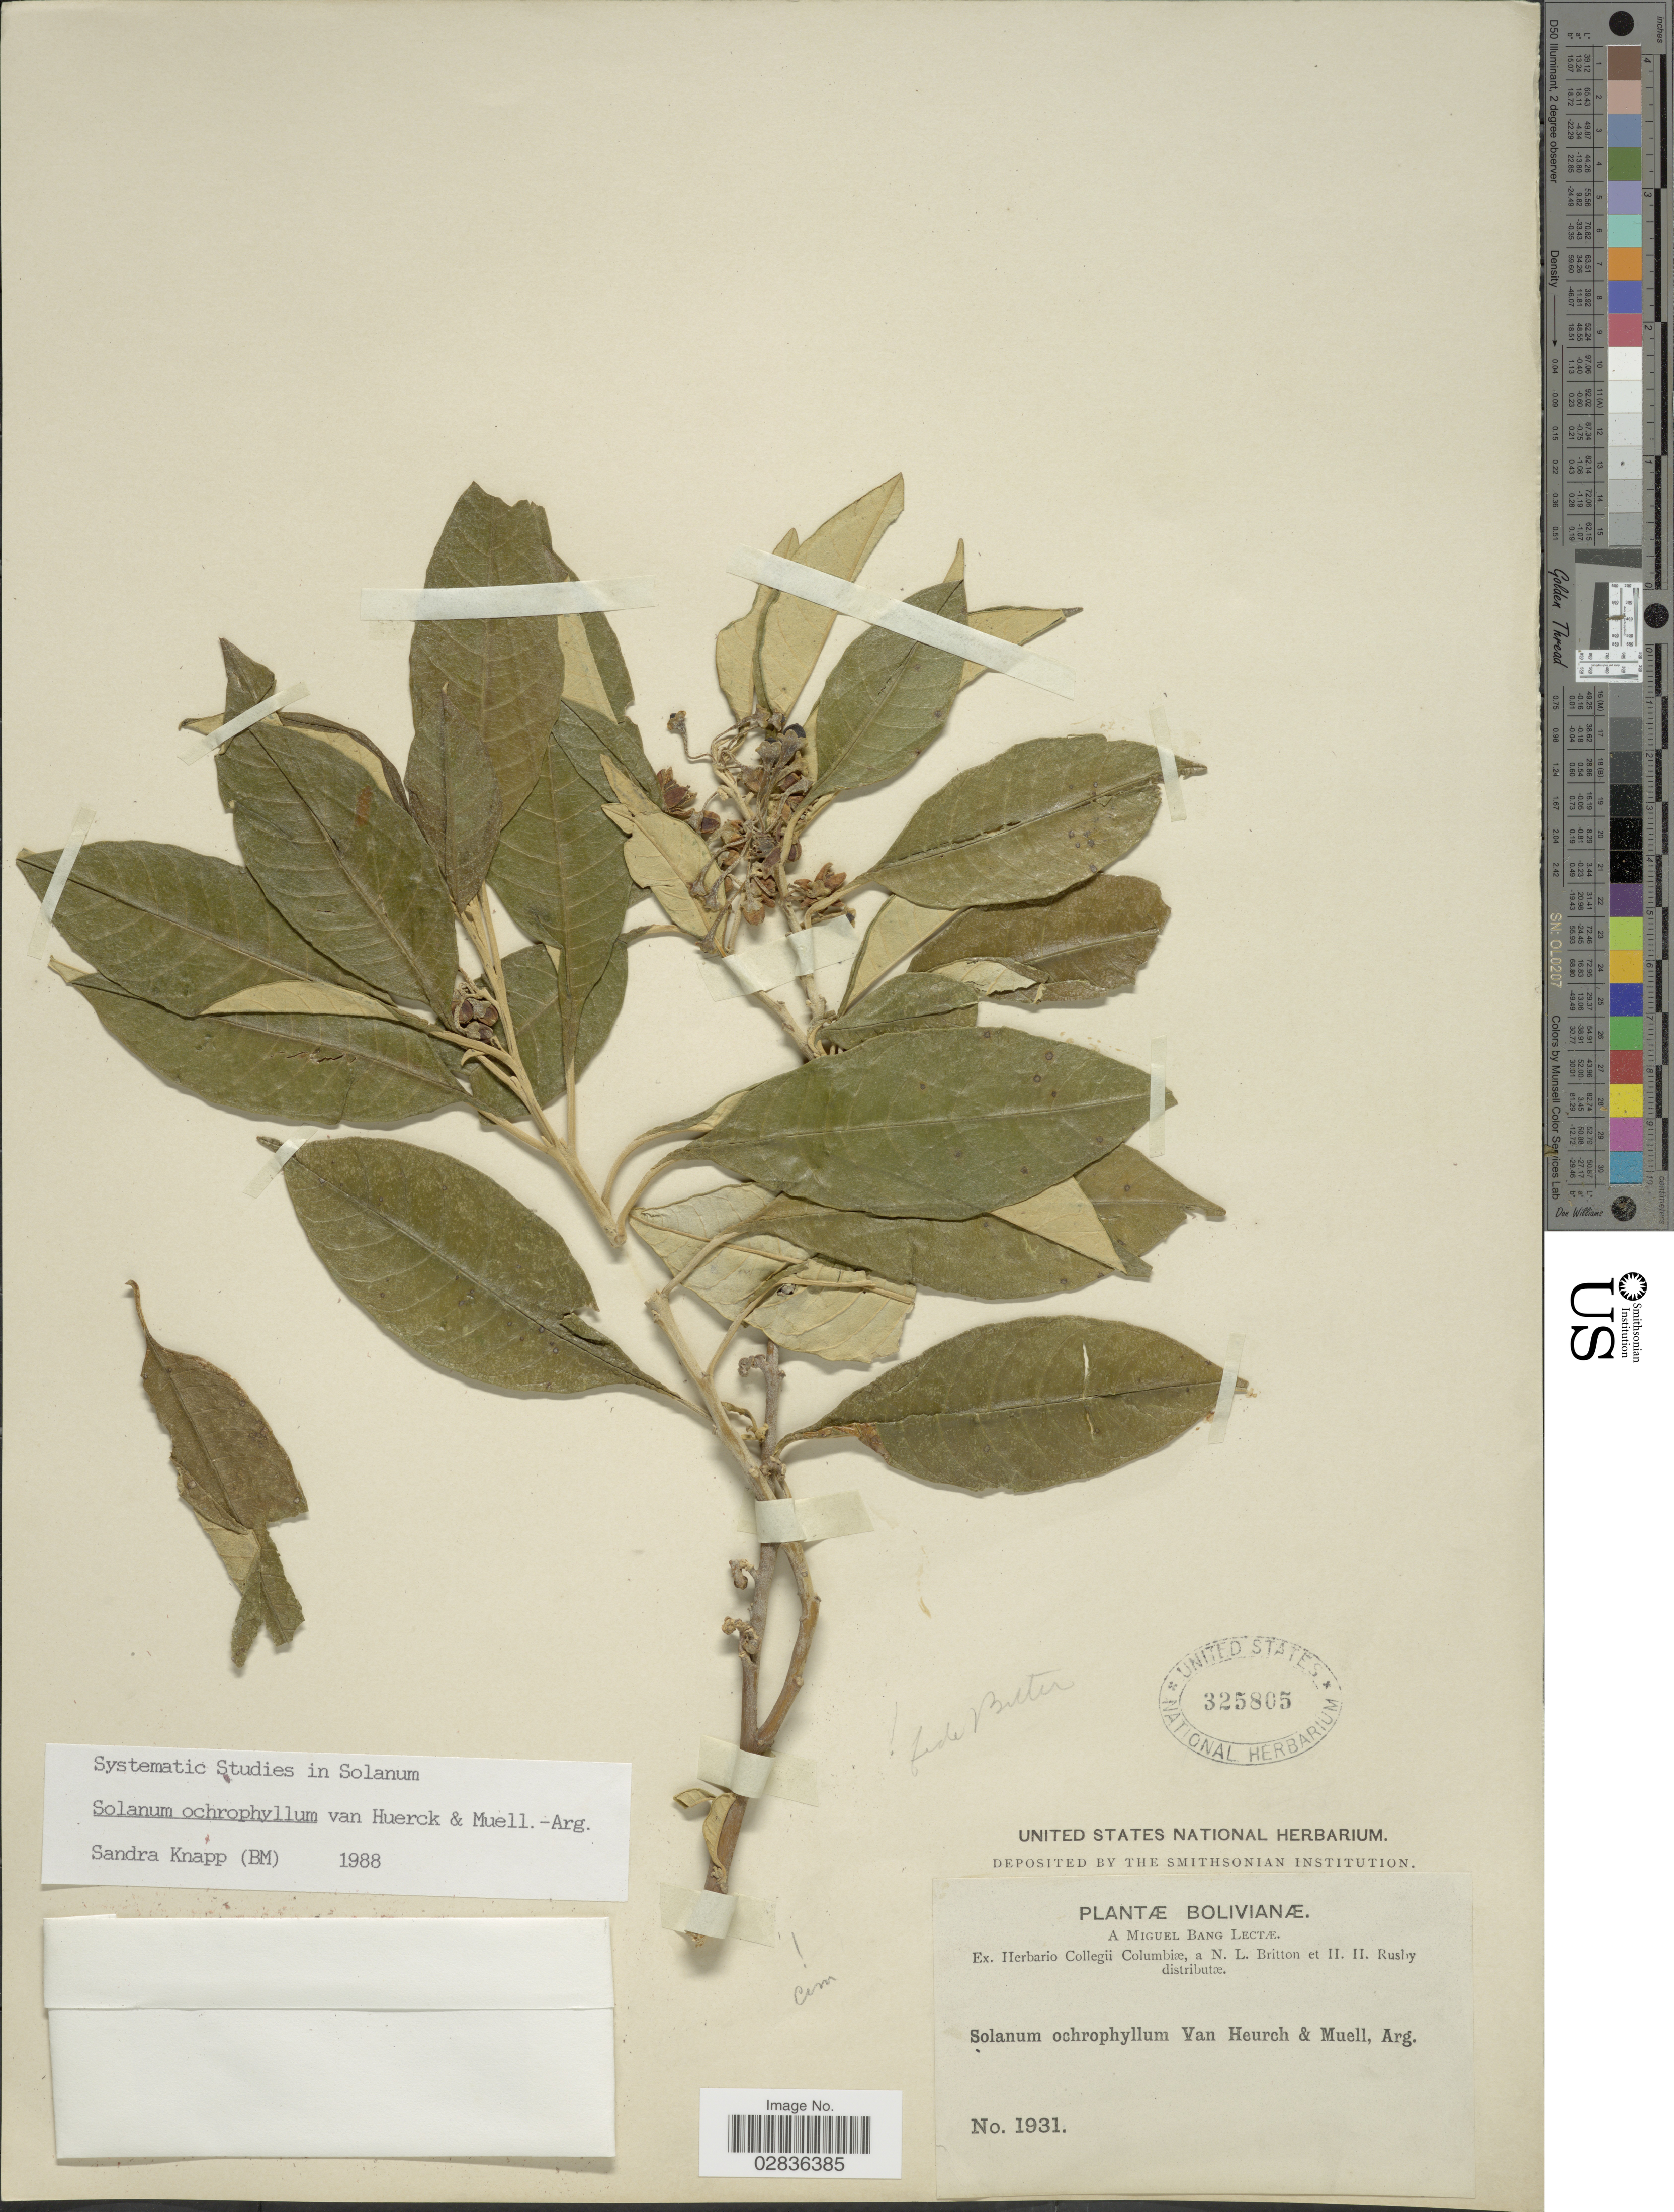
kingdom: Plantae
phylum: Tracheophyta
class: Magnoliopsida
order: Solanales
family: Solanaceae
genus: Solanum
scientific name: Solanum ochrophyllum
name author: Van Heurck & Müll. Arg.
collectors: M. Bang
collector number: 1931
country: Bolivia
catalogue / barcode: US 325805